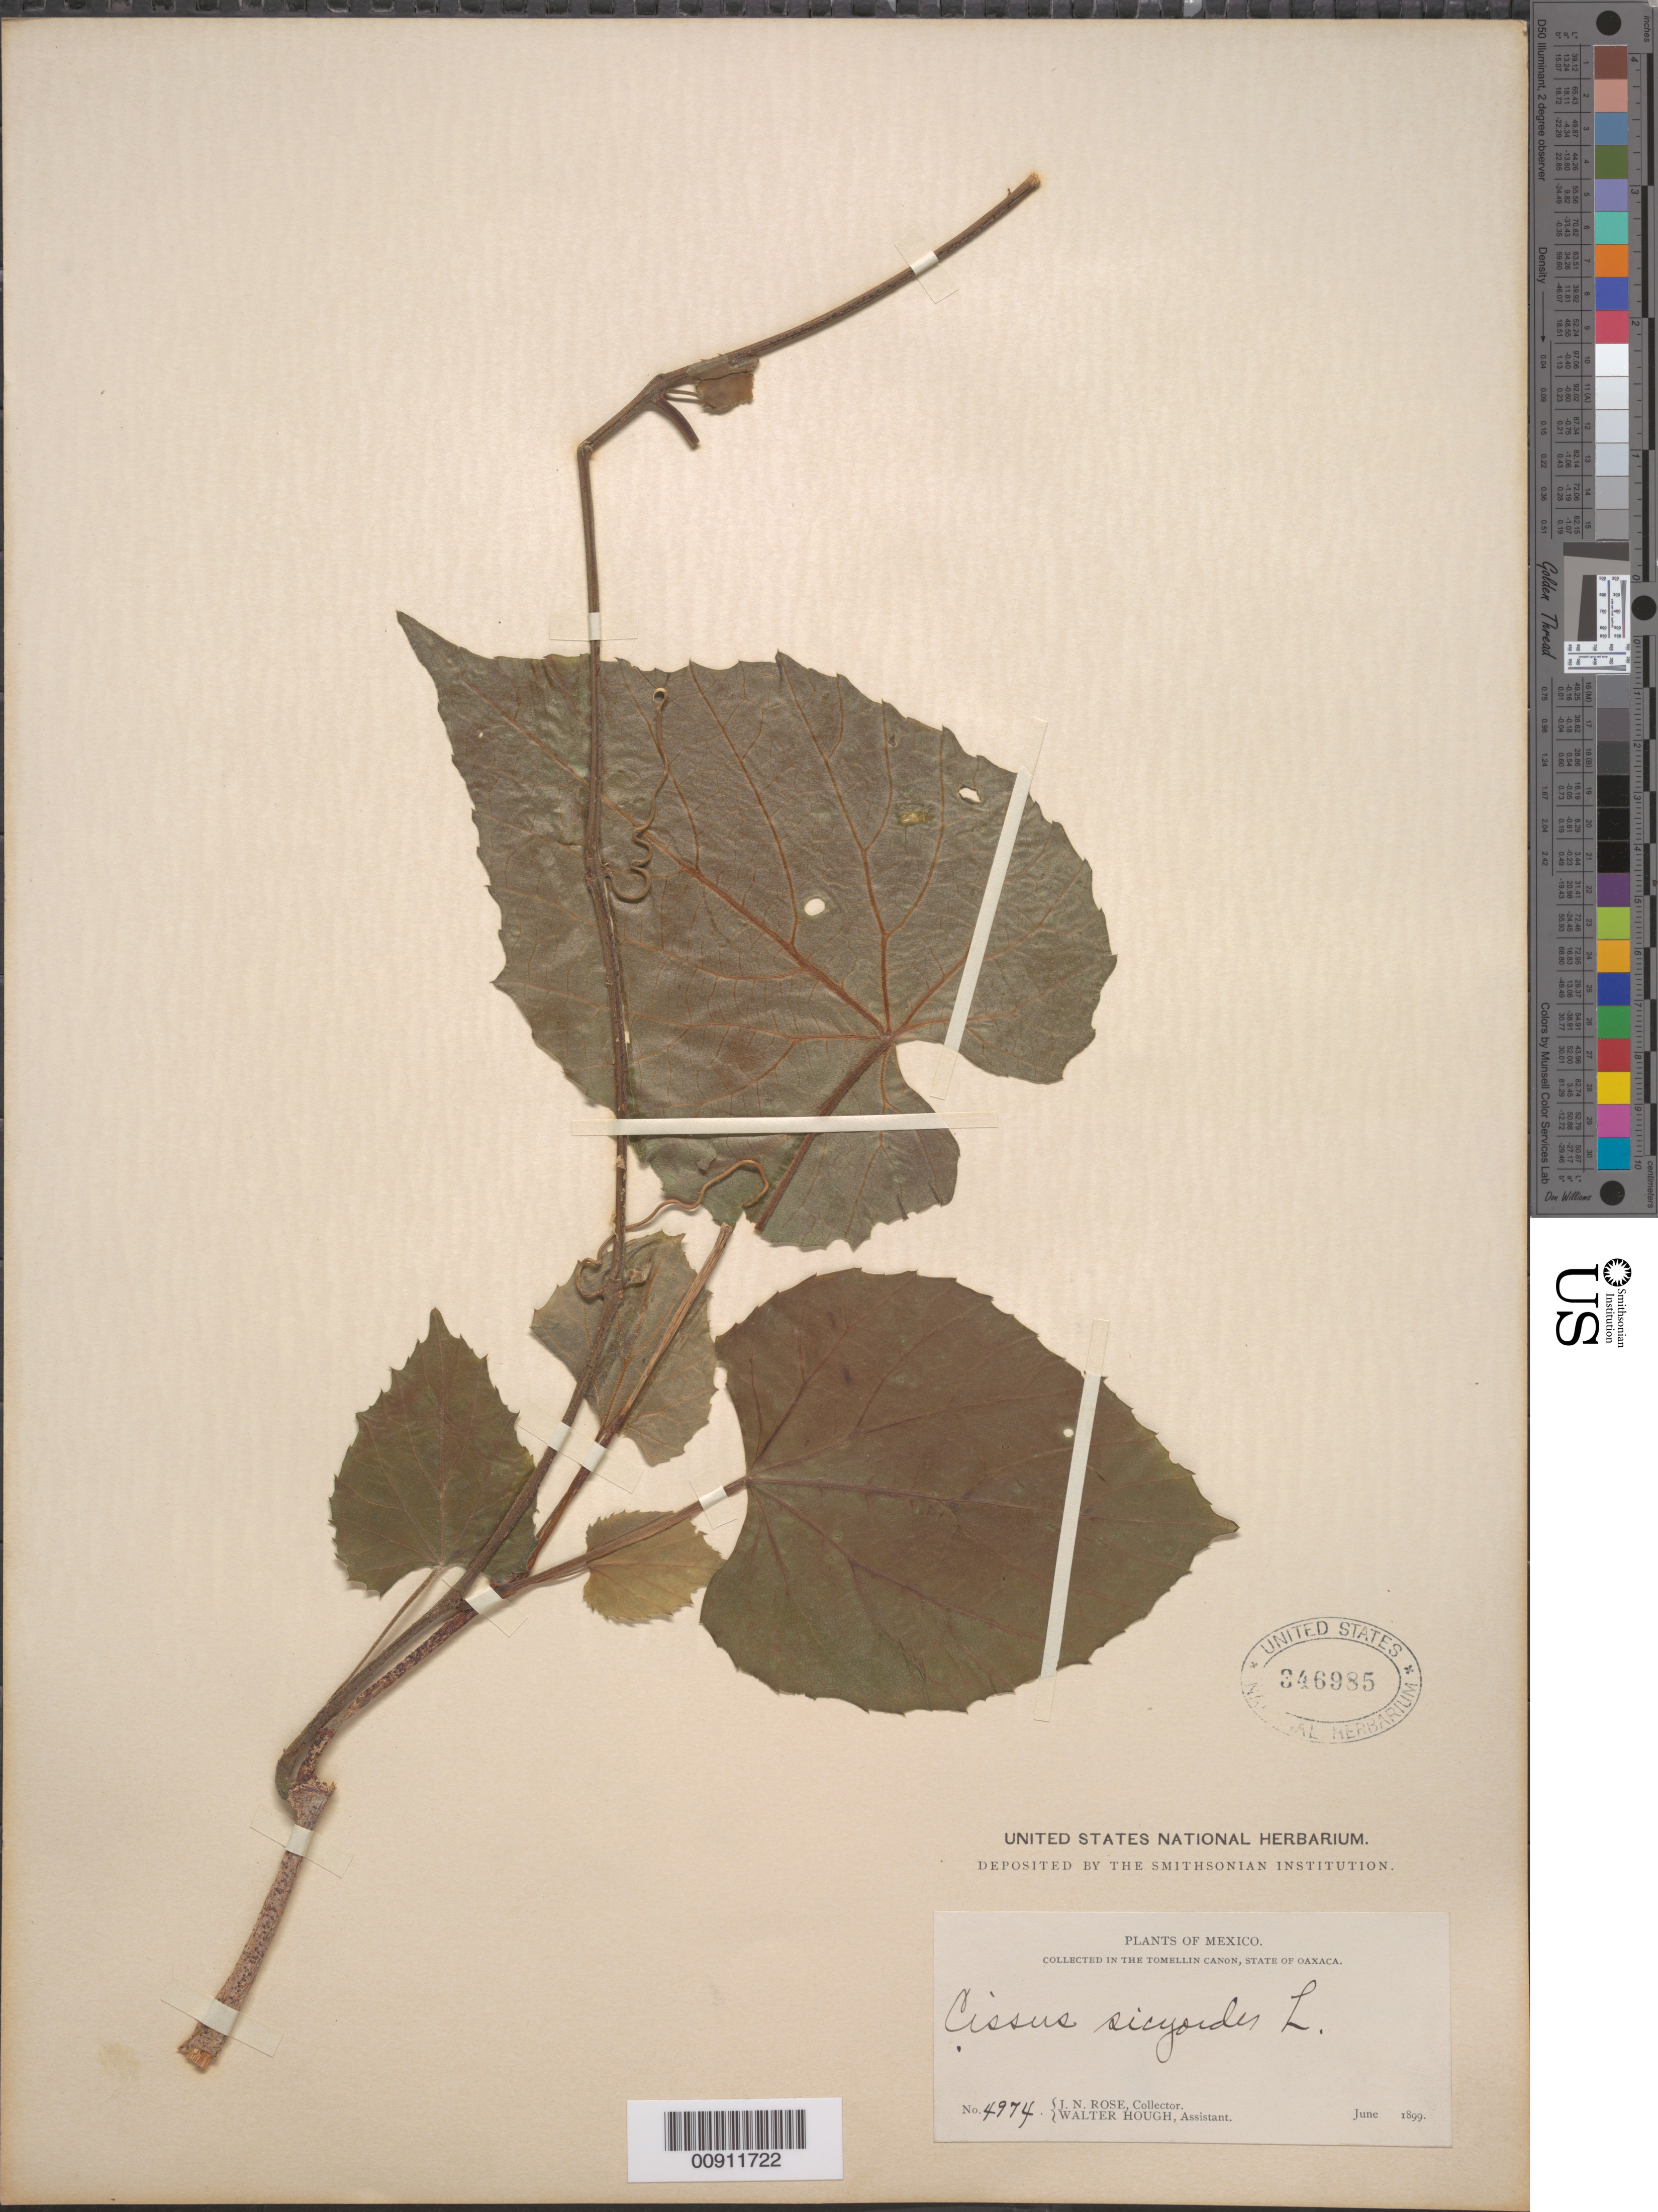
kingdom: Plantae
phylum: Tracheophyta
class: Magnoliopsida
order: Vitales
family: Vitaceae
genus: Cissus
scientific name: Cissus verticillata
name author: (L.) Nicolson & C.E. Jarvis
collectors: J. N. Rose & W. Hough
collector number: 4974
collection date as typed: Jun 1899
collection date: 1899-06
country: Mexico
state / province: Oaxaca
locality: In the Tomellin Cañon, State of Oaxaca.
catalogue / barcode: US 346985